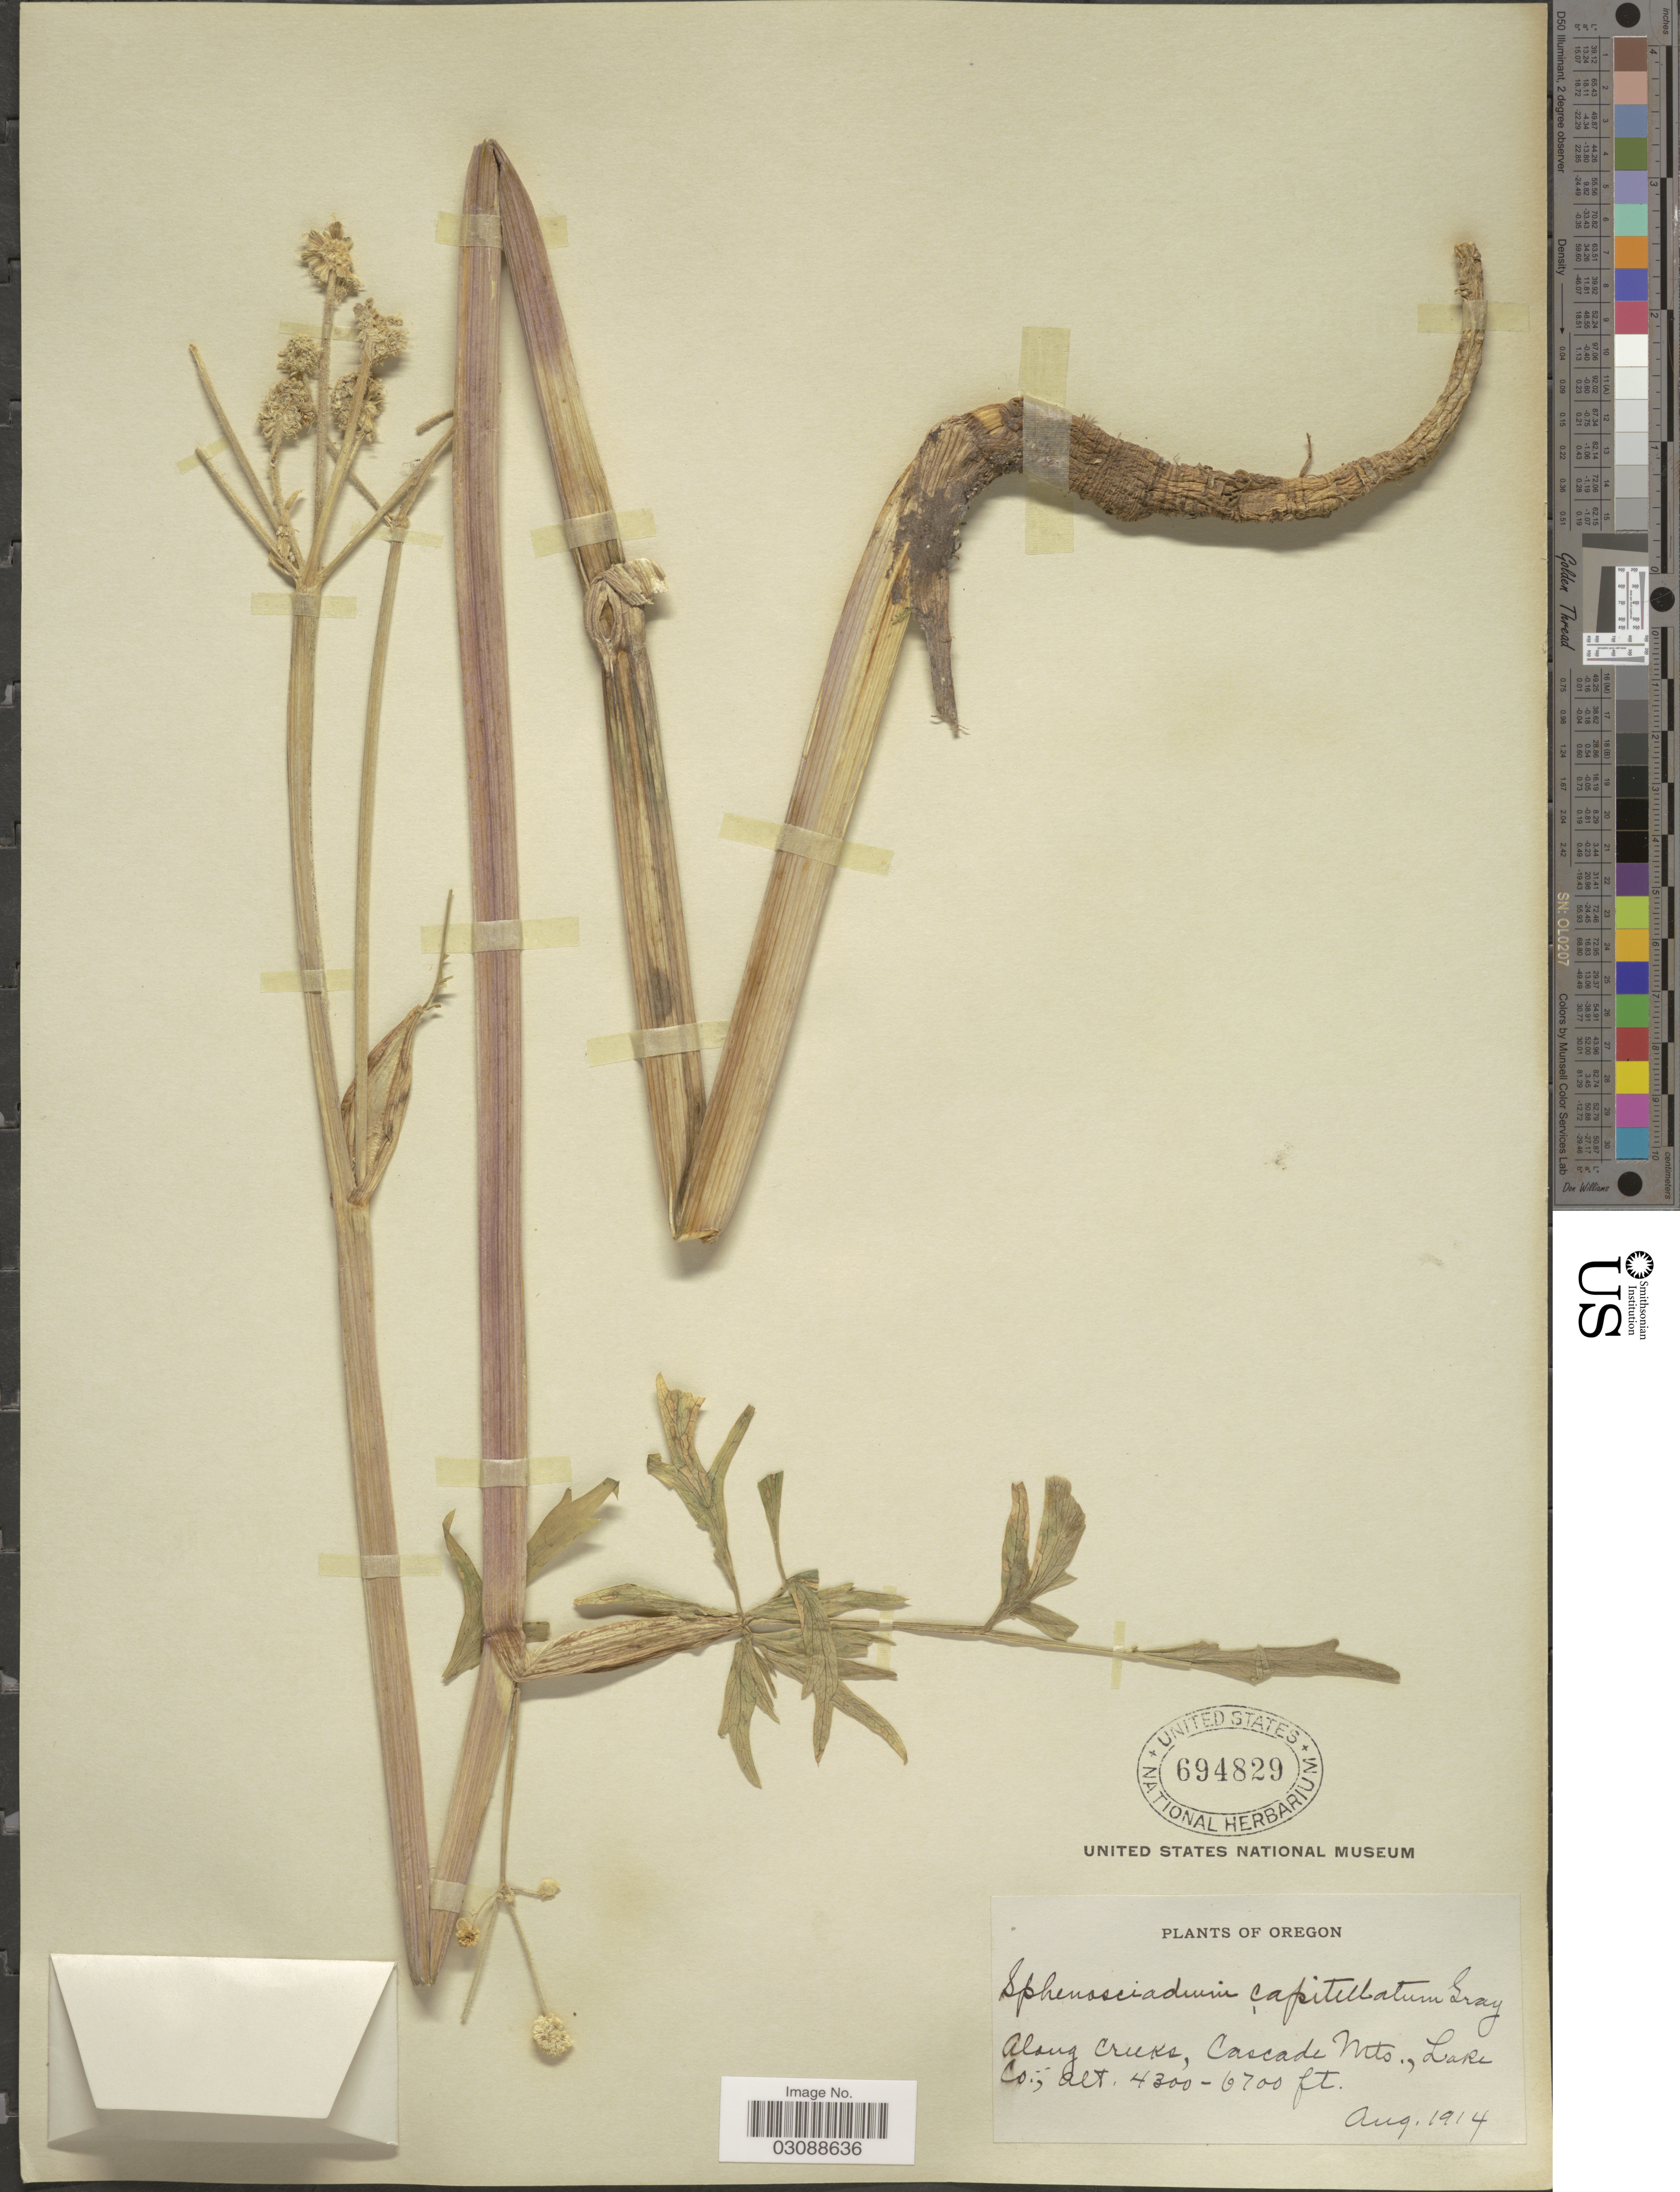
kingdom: Plantae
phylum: Tracheophyta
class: Magnoliopsida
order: Apiales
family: Apiaceae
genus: Sphenosciadium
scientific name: Sphenosciadium capitellatum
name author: A. Gray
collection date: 1914-08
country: United States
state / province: Oregon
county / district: Lake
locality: Along Creeks, Cascade Mts., Lake Co.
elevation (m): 1311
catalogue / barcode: US 694829